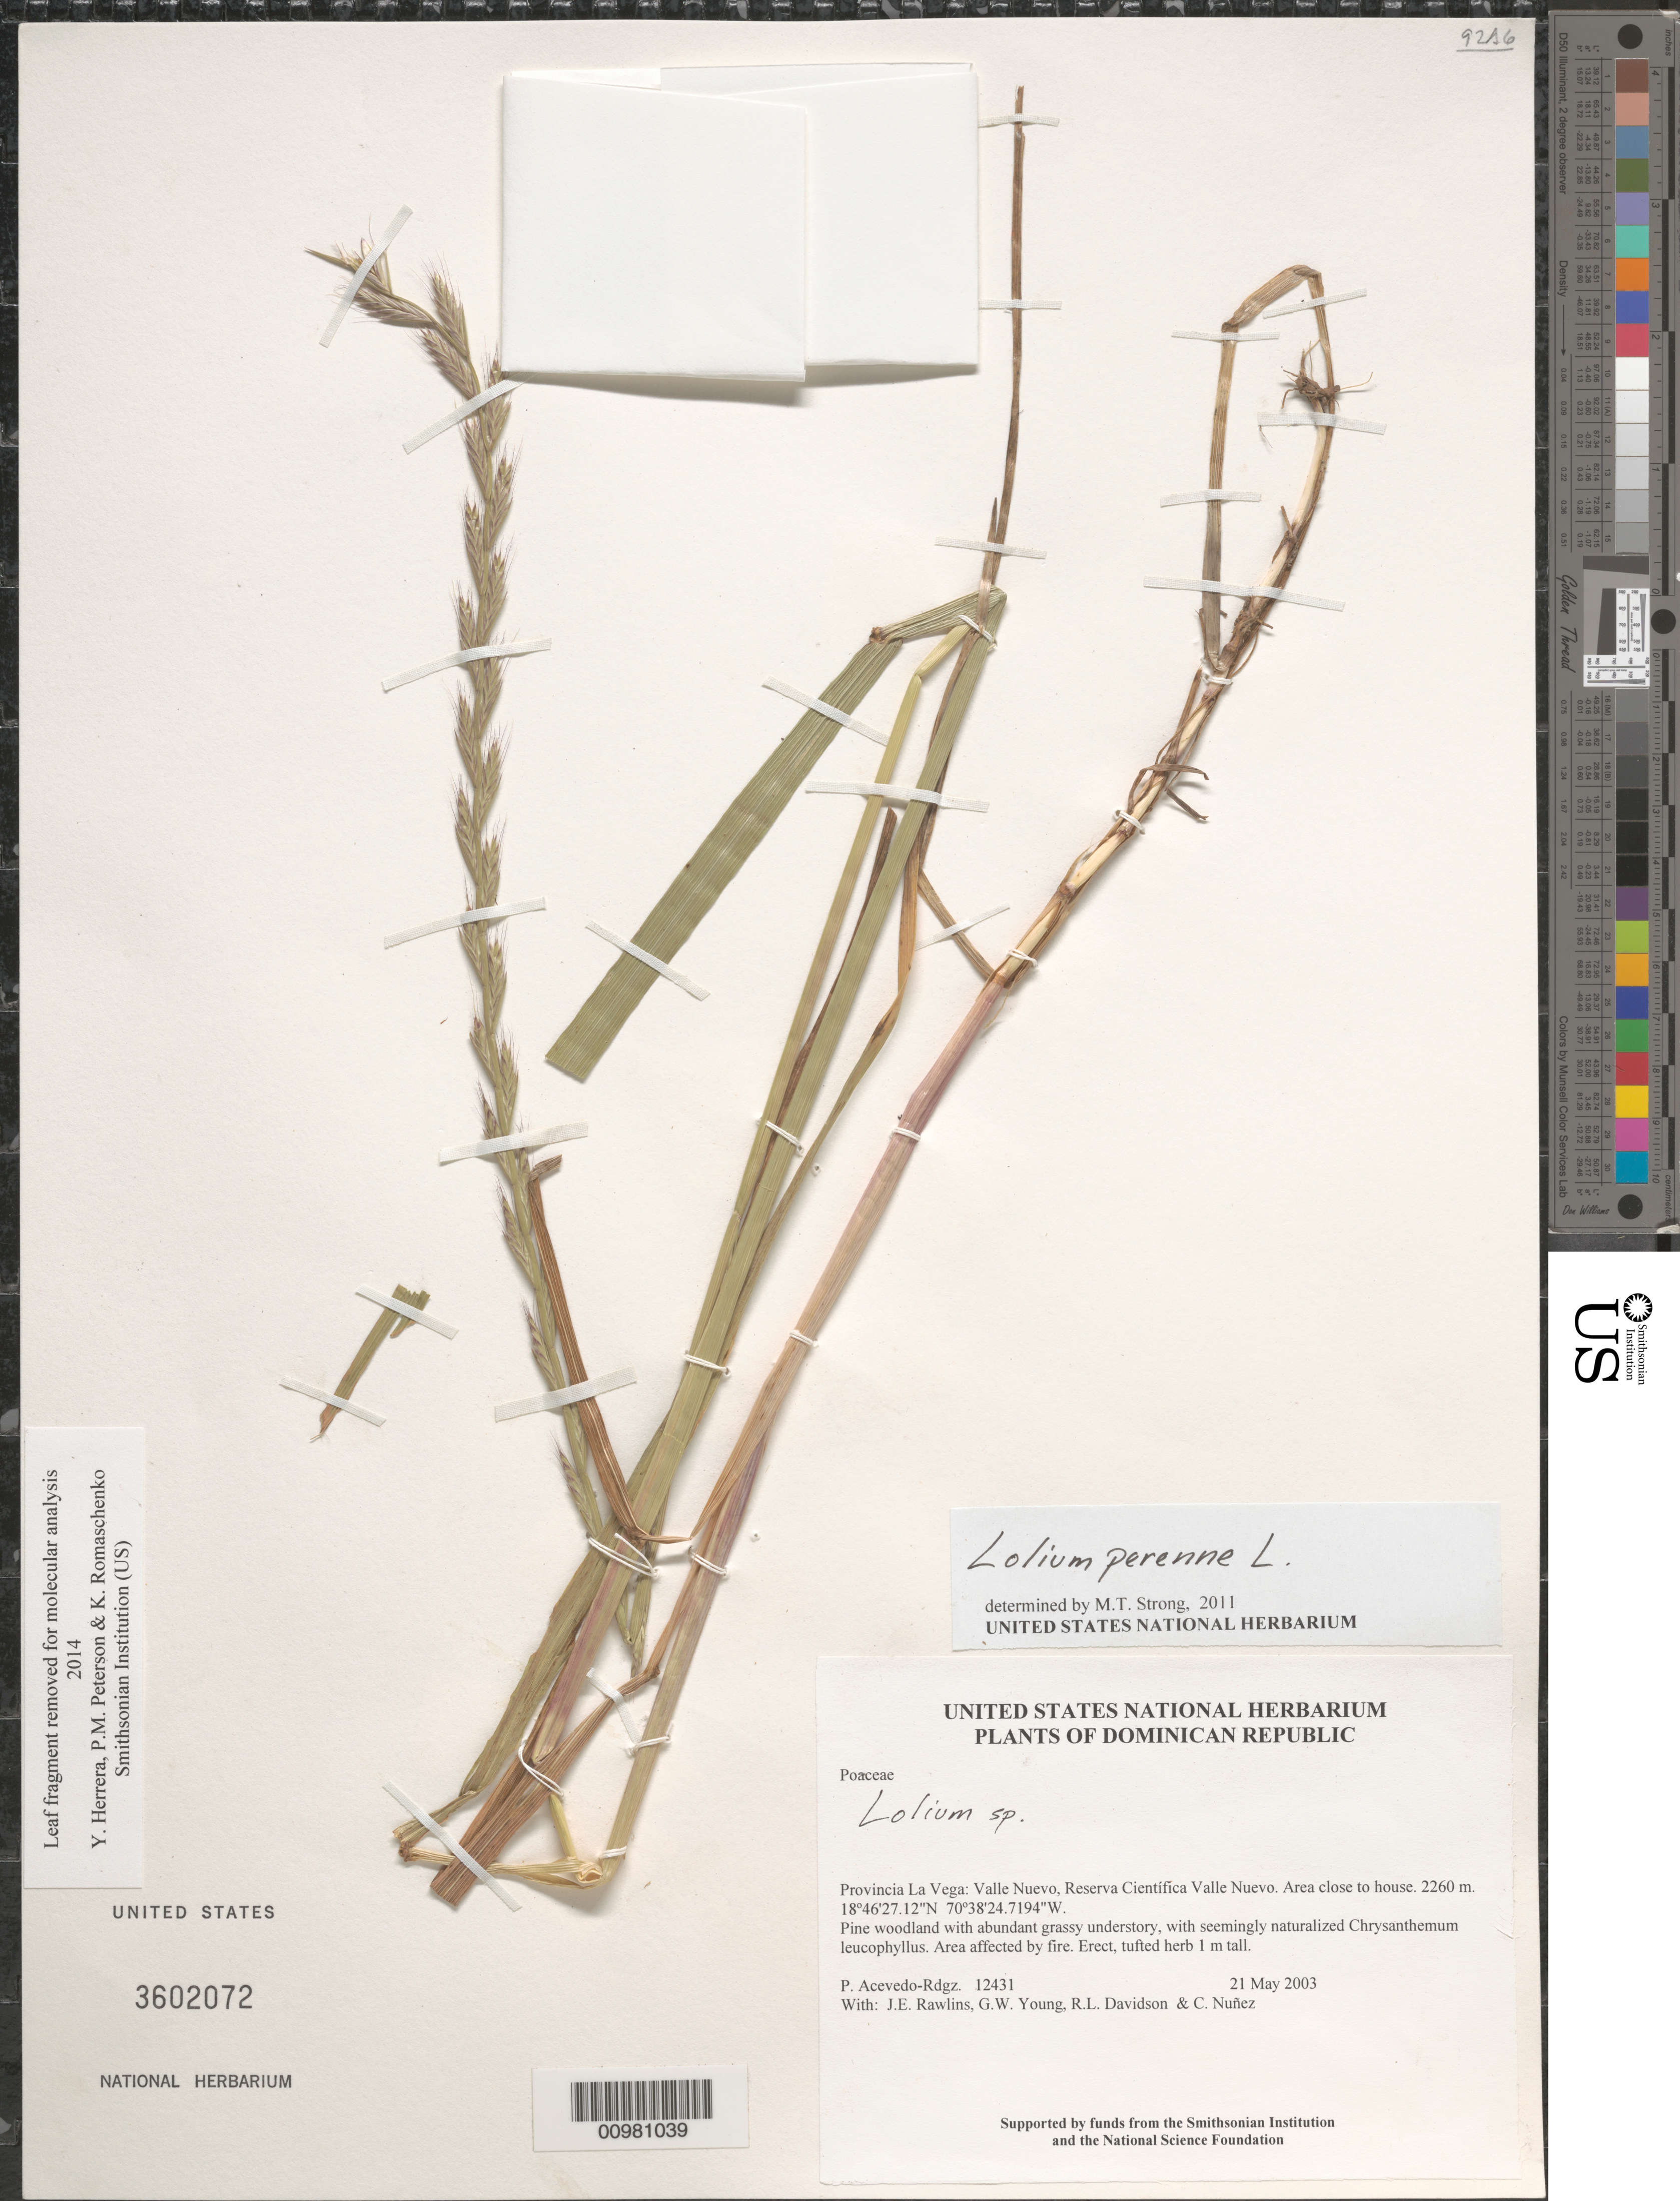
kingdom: Plantae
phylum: Tracheophyta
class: Liliopsida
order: Poales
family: Poaceae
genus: Lolium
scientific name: Lolium perenne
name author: L.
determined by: Strong, M. T., (US), Smithsonian Institution - National Museum of Natural History (UNITED STATES)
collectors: P. Acevedo-Rodr., J. Rawlins, G. Young, R. Davidson & C. Nunez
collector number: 12431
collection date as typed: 21 May 2003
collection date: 2003-05-21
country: Dominican Republic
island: Hispaniola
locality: Provincia La Vega: Valle Nuevo, Reserva Científica Valle Nuevo. Area close to house.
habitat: Pine woodland with abundant grassy understory, with seemingly naturalized Chrysanthemum leucophyllus. Area affected by fire.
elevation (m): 2260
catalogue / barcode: US 3602072